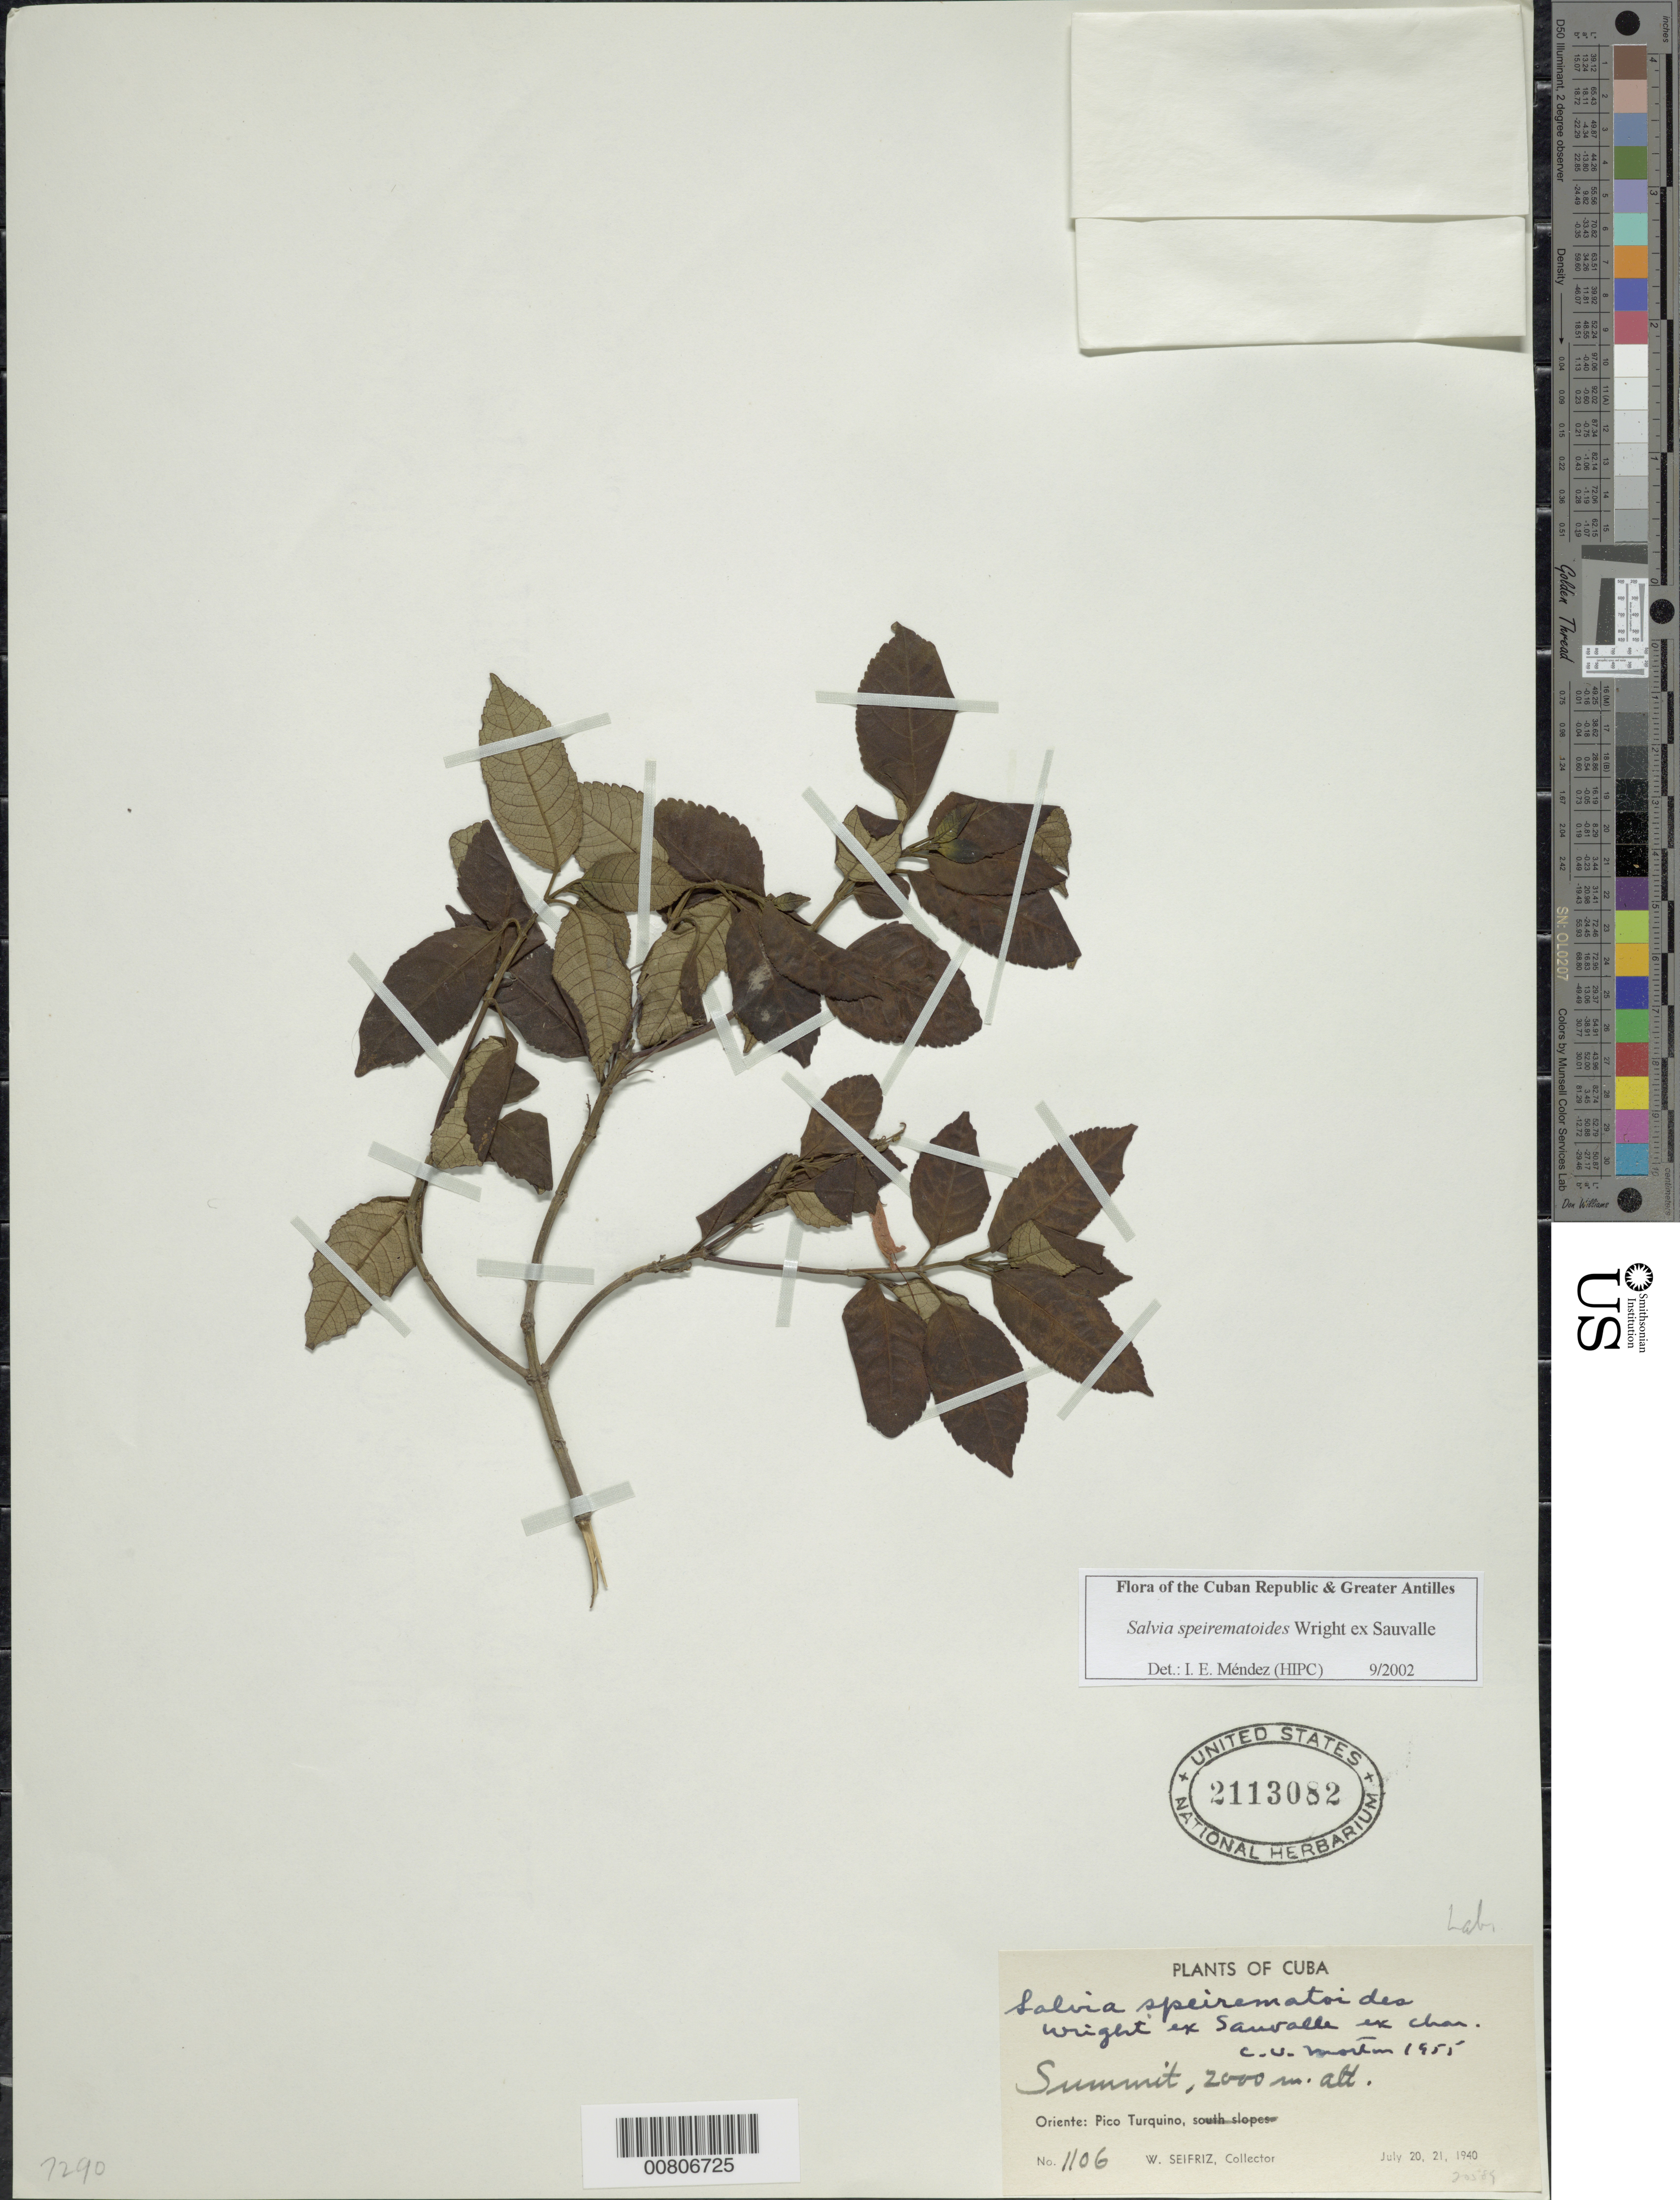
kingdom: Plantae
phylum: Tracheophyta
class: Magnoliopsida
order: Lamiales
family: Lamiaceae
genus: Salvia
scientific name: Salvia speirematoides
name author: C. Wright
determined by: Méndez, Isidro E., (HIPC)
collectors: W. Seifriz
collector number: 1106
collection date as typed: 20 Jul 1940 to 21 Jul 1940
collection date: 1940-07-20/1940-07-21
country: Cuba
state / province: Oriente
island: Cuba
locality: Pico Turquino, summit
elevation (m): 2000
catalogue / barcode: US 2113082